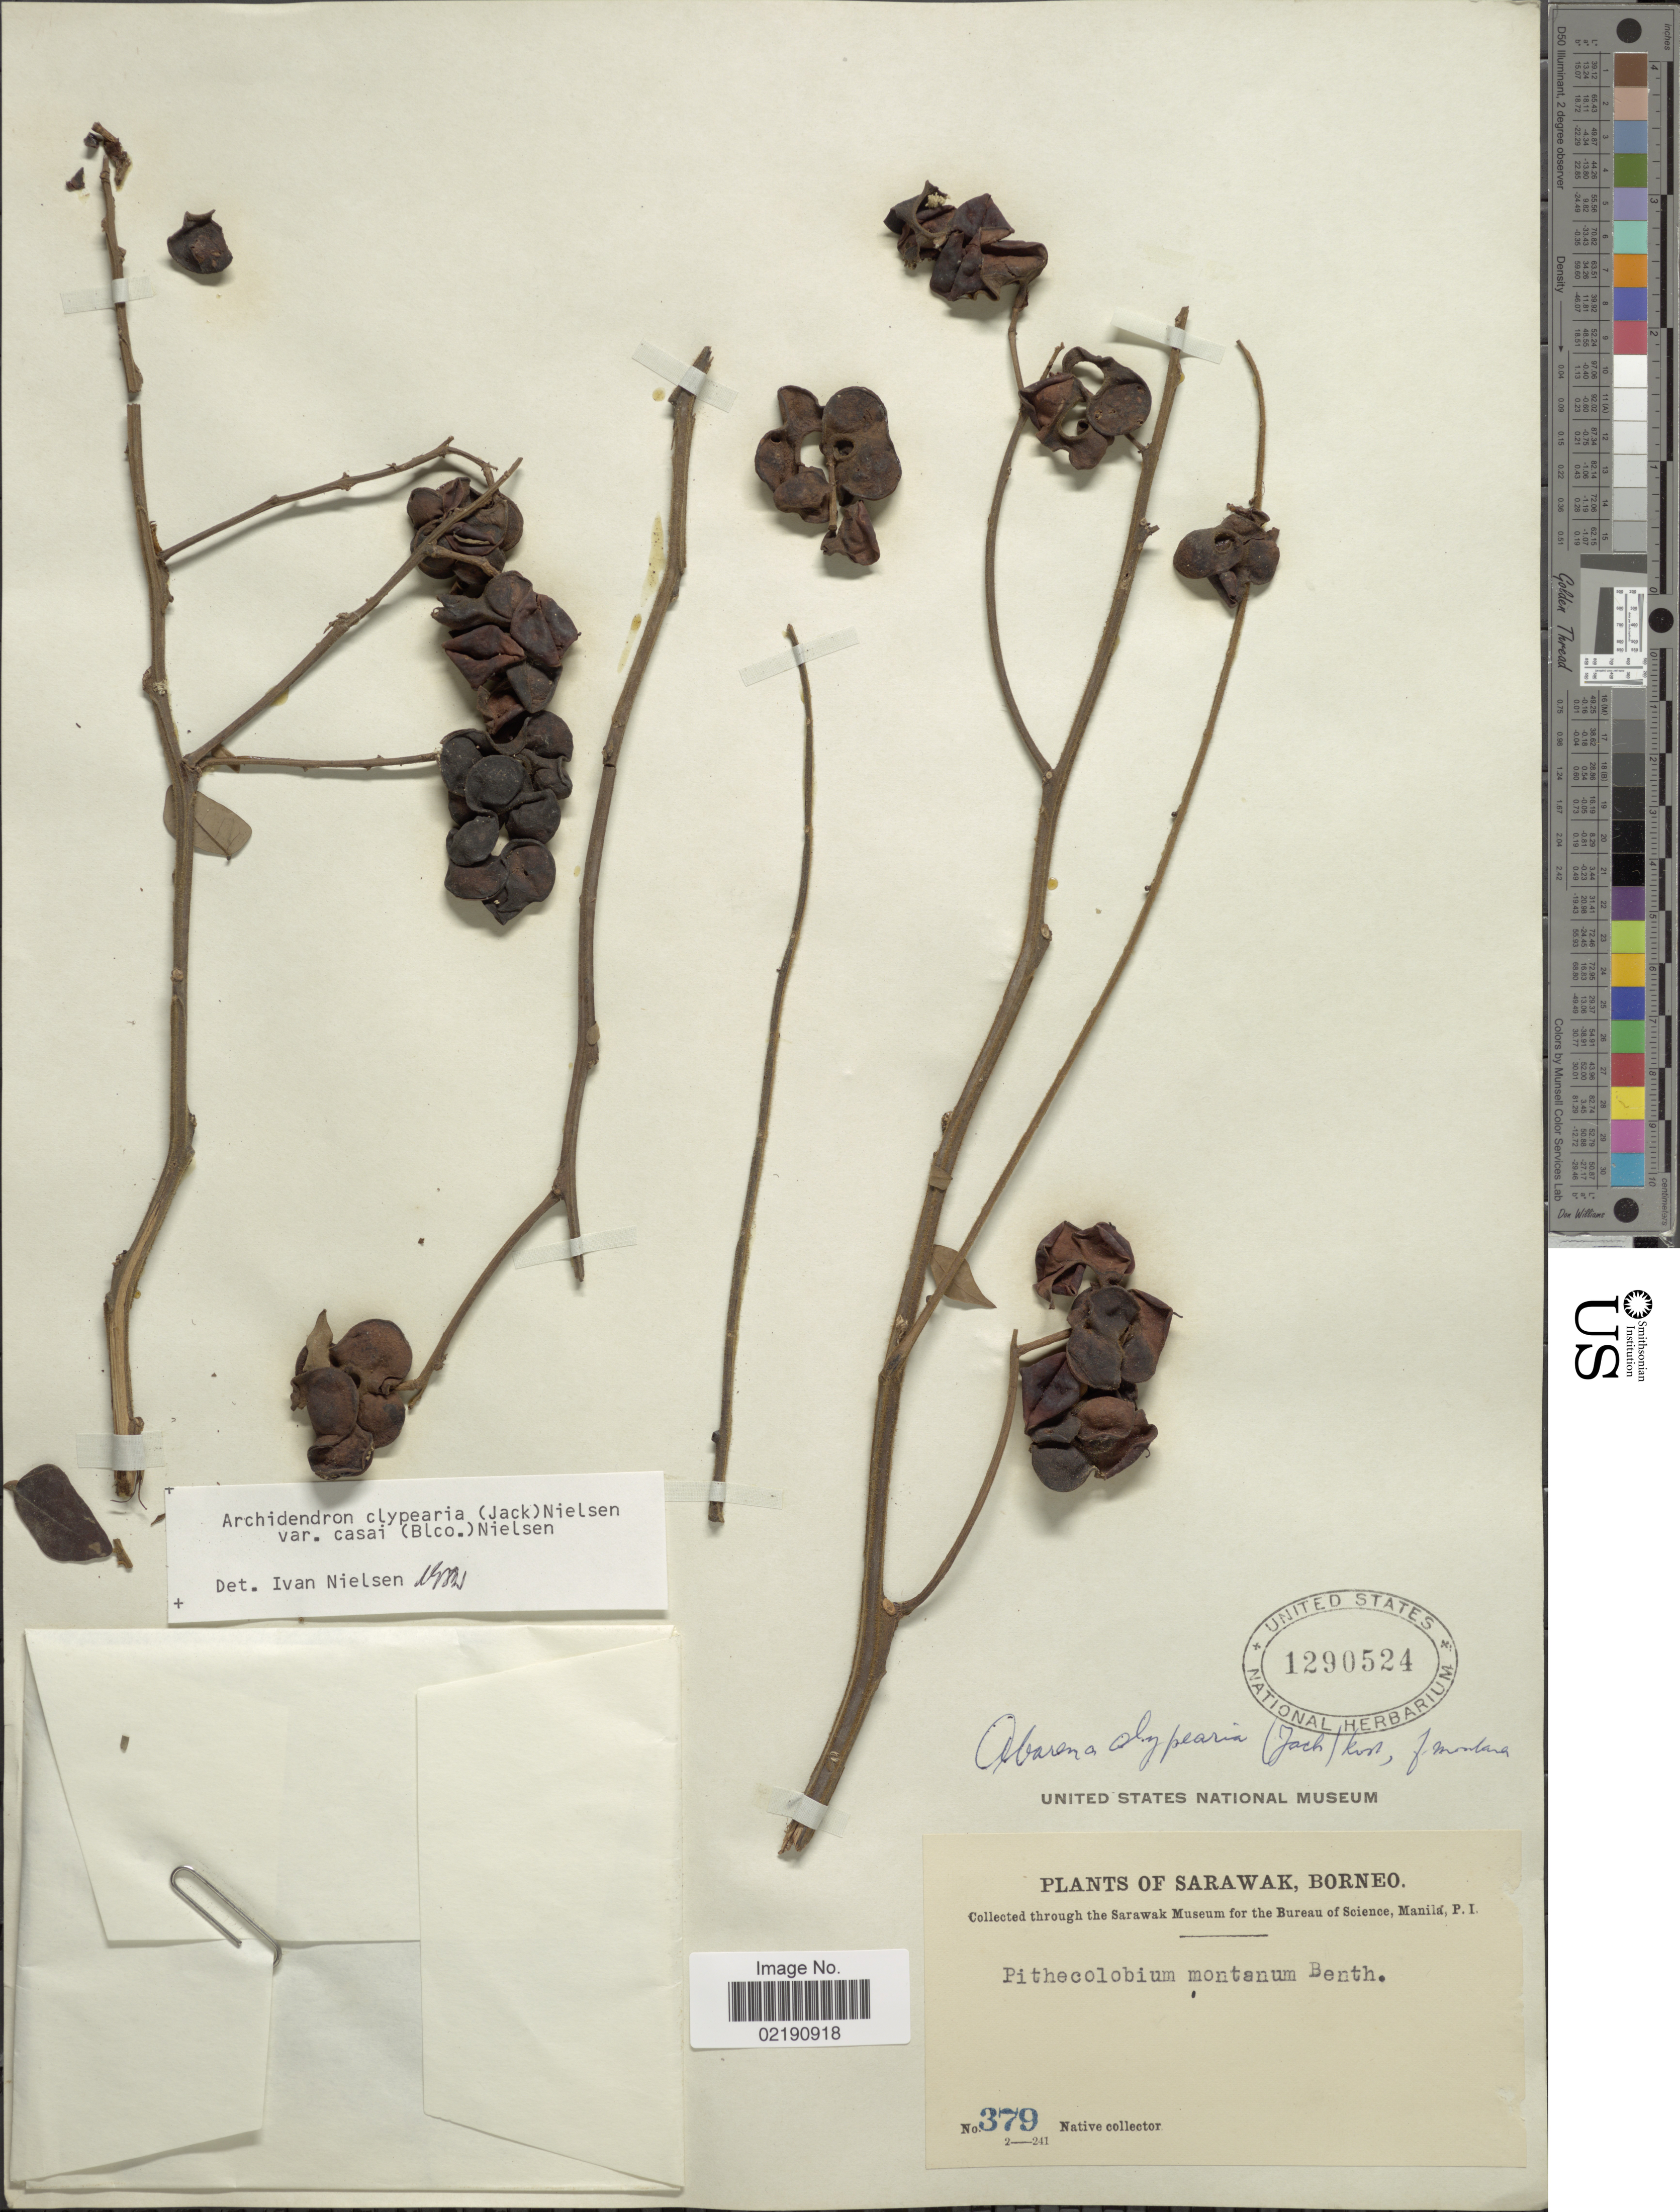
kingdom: Plantae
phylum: Tracheophyta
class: Magnoliopsida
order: Fabales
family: Fabaceae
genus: Archidendron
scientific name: Archidendron clypearia var. casai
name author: (Blanco) I.C. Nielsen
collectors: Native collector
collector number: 379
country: Malaysia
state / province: Sarawak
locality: Borneo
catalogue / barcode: US 1290524